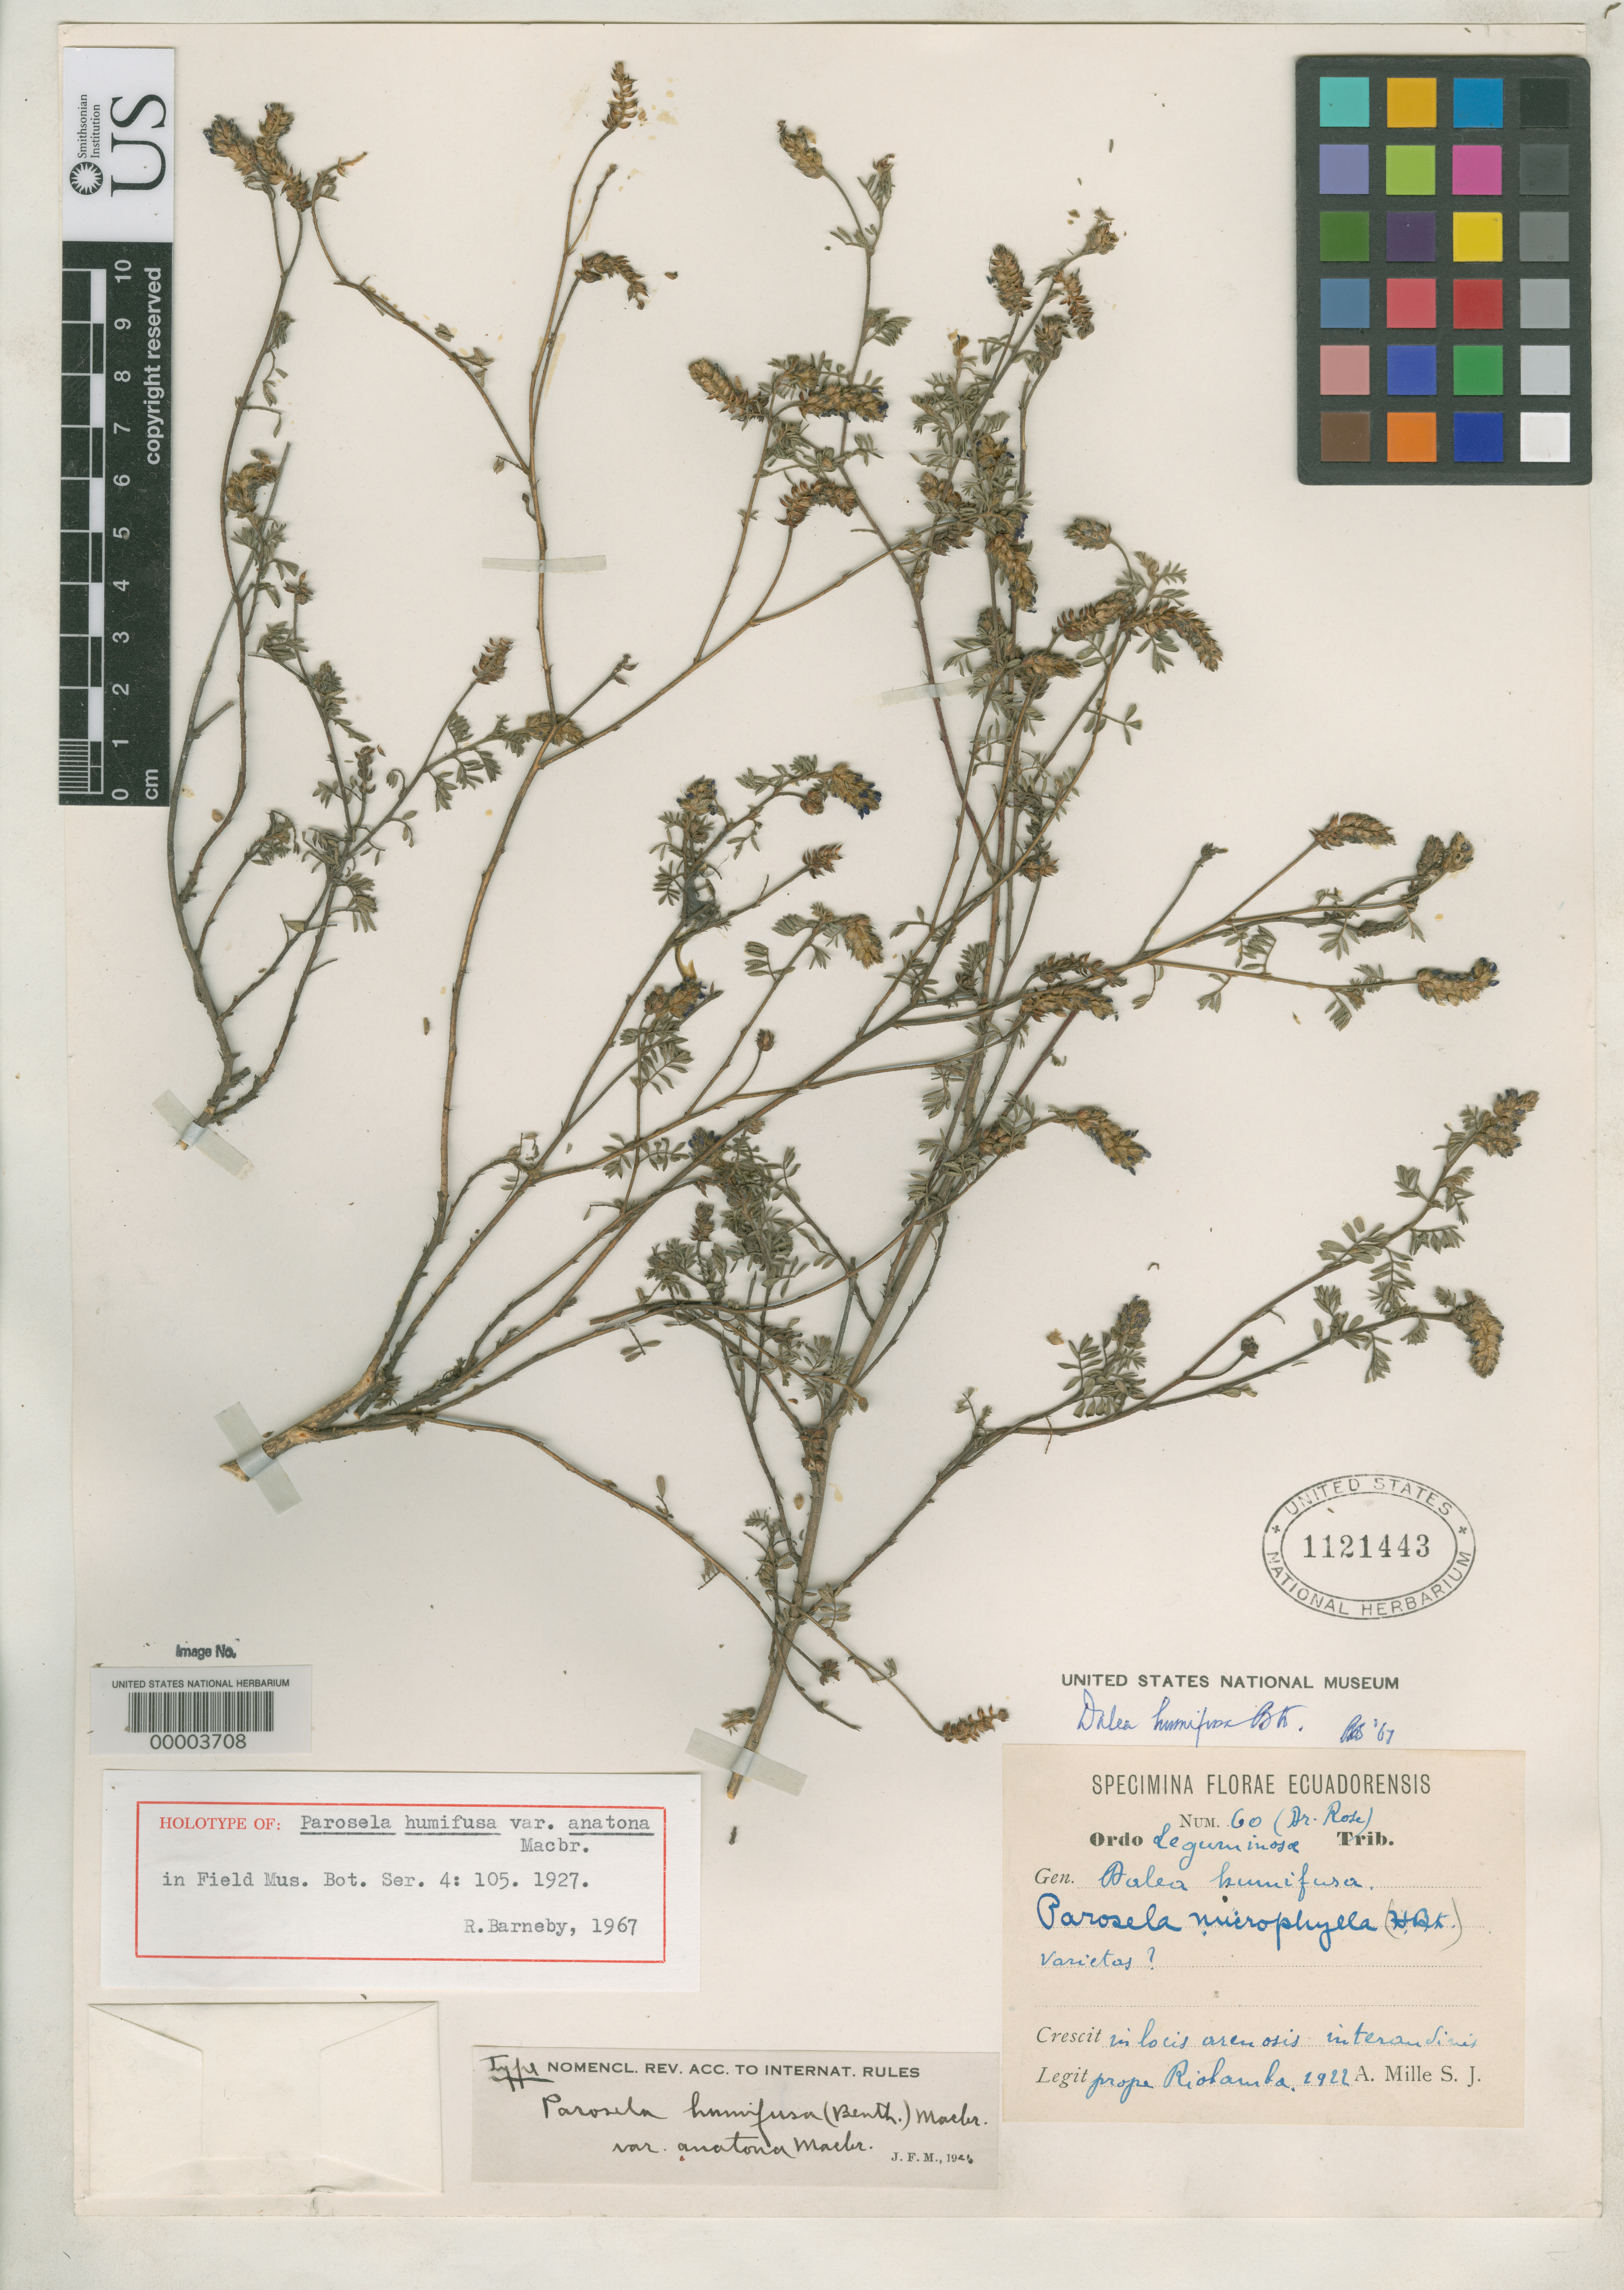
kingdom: Plantae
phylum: Tracheophyta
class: Magnoliopsida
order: Fabales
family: Fabaceae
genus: Parosela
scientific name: Parosela humifusa var. anatona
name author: J.F. Macbr.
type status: Holotype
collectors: A. Mille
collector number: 60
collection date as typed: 1922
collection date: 1922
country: Ecuador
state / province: Chimborazo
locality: Near Riobamba.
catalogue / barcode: US 1121443